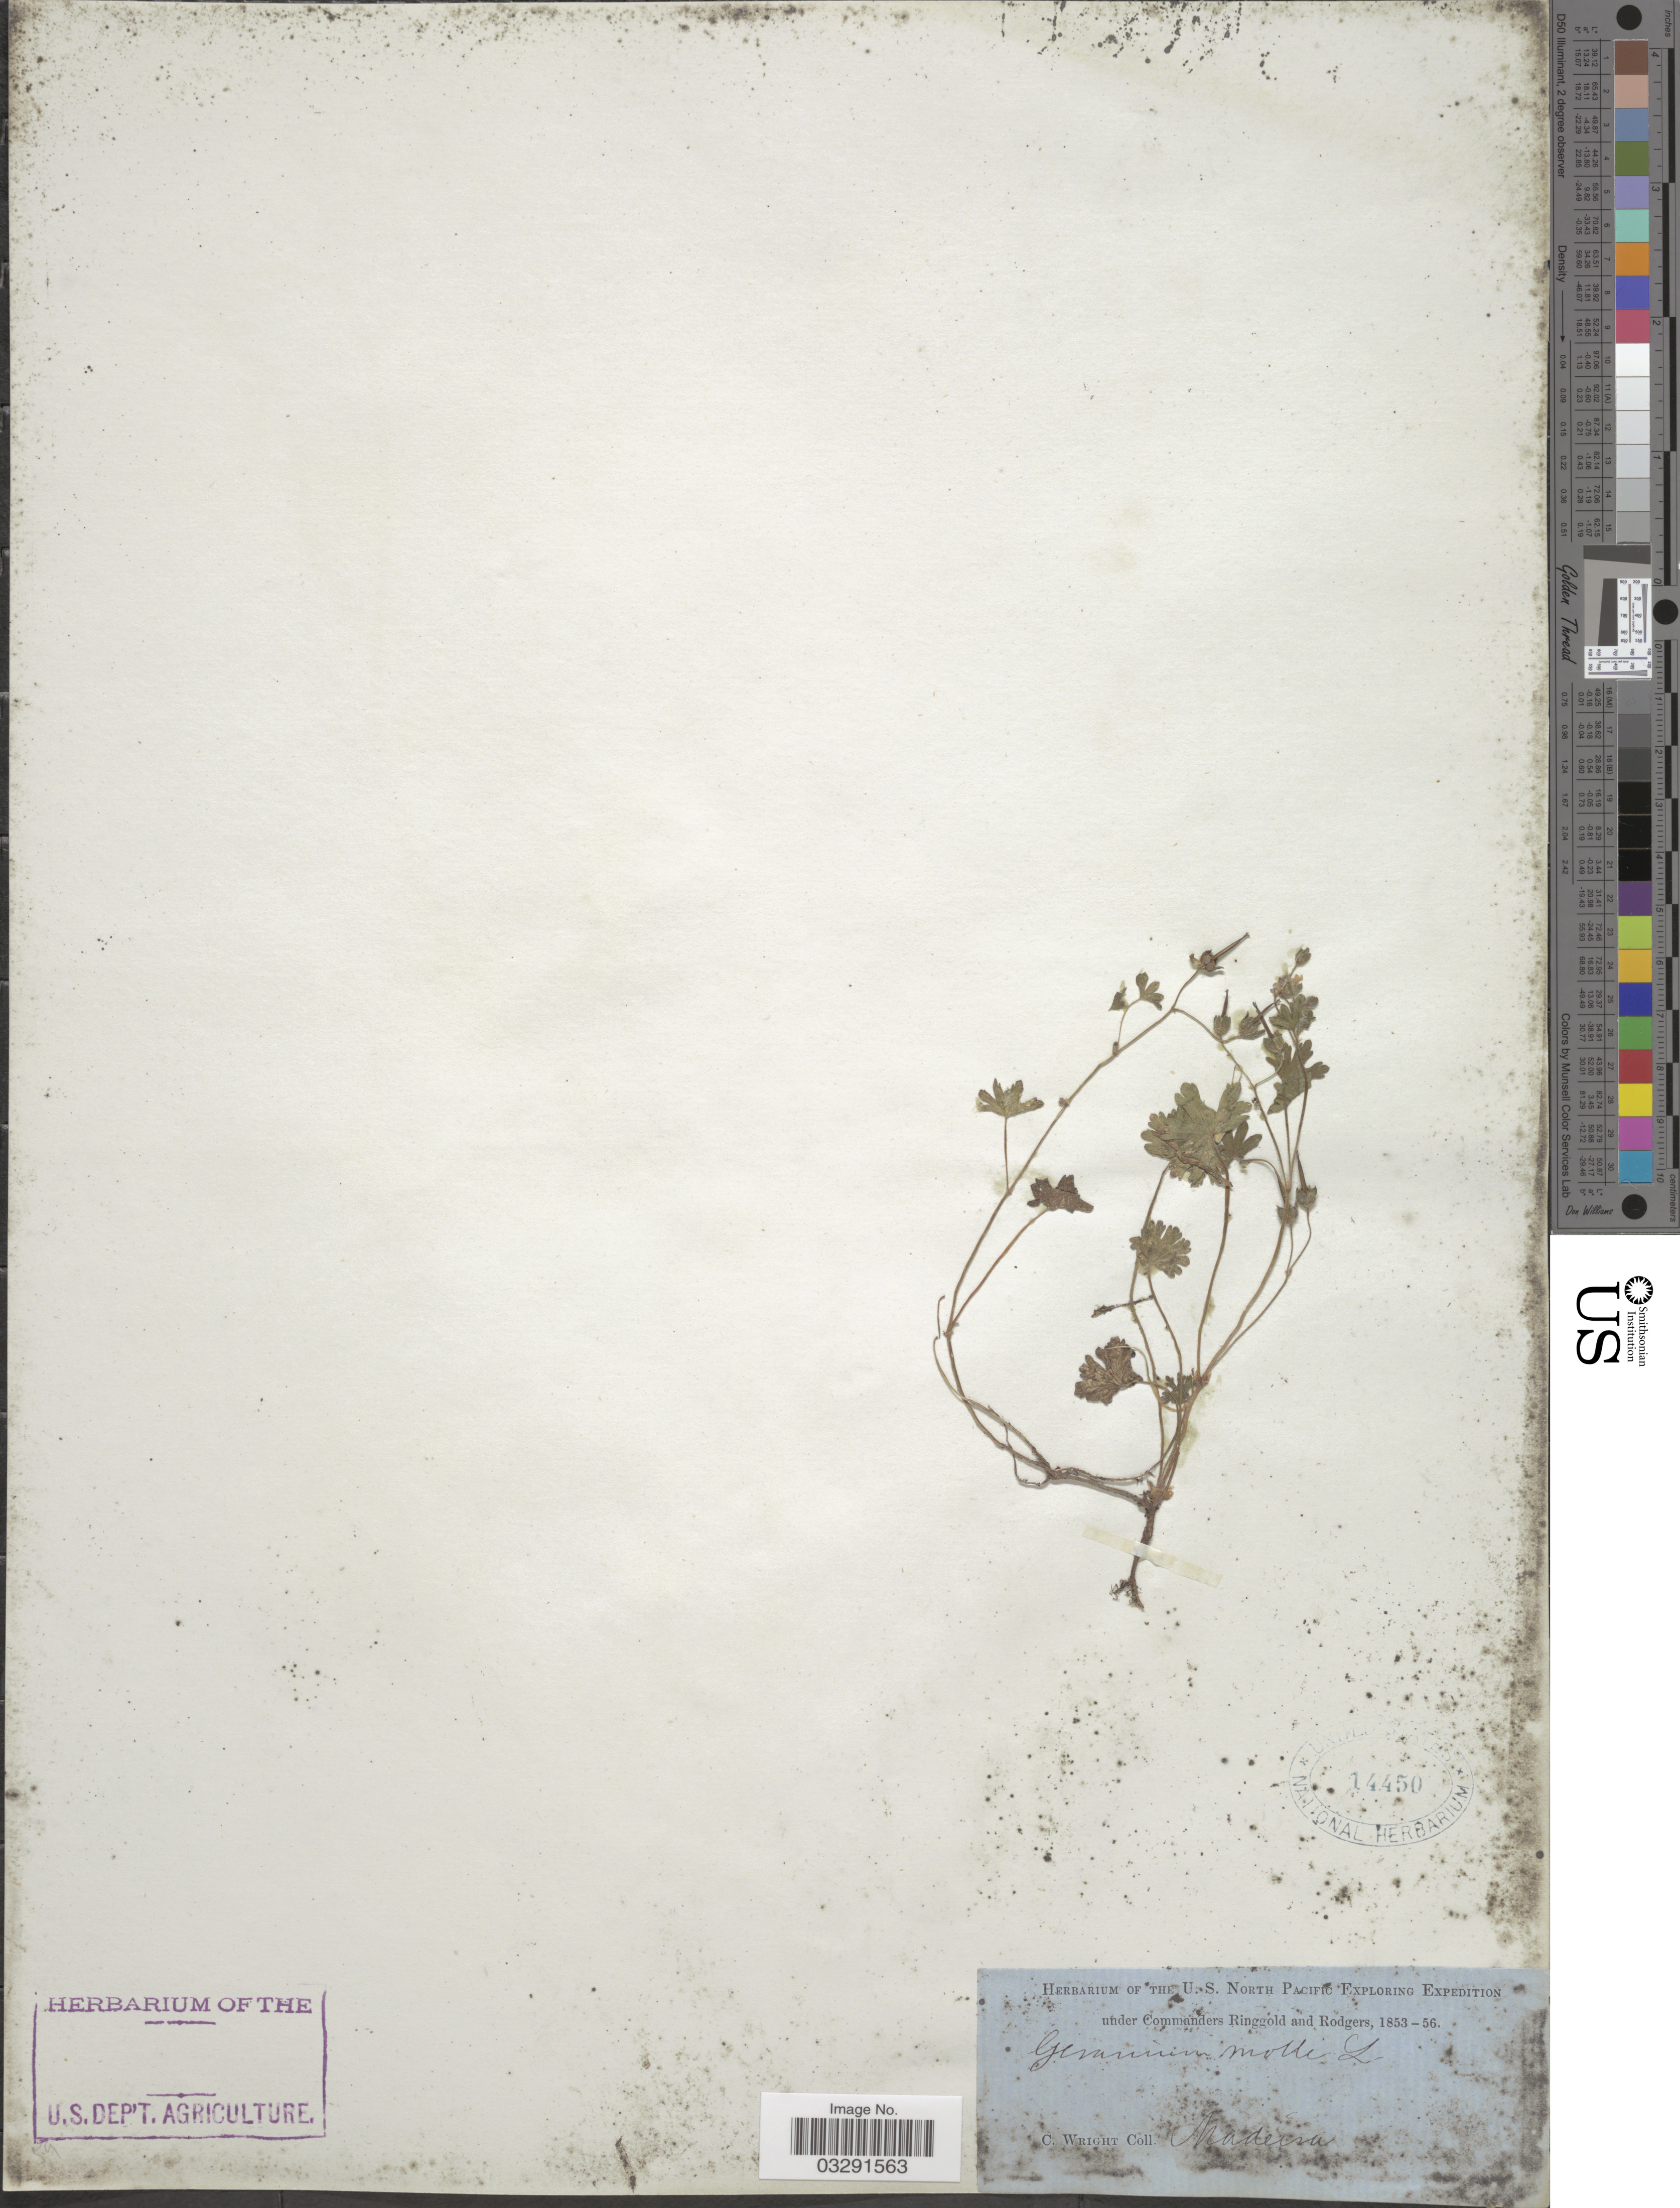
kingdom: Plantae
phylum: Tracheophyta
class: Magnoliopsida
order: Geraniales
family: Geraniaceae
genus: Geranium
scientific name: Geranium molle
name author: L.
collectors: C. Wright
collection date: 1853/1856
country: Portugal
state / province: Madeira (Aut. Reg.)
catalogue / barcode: US 14450